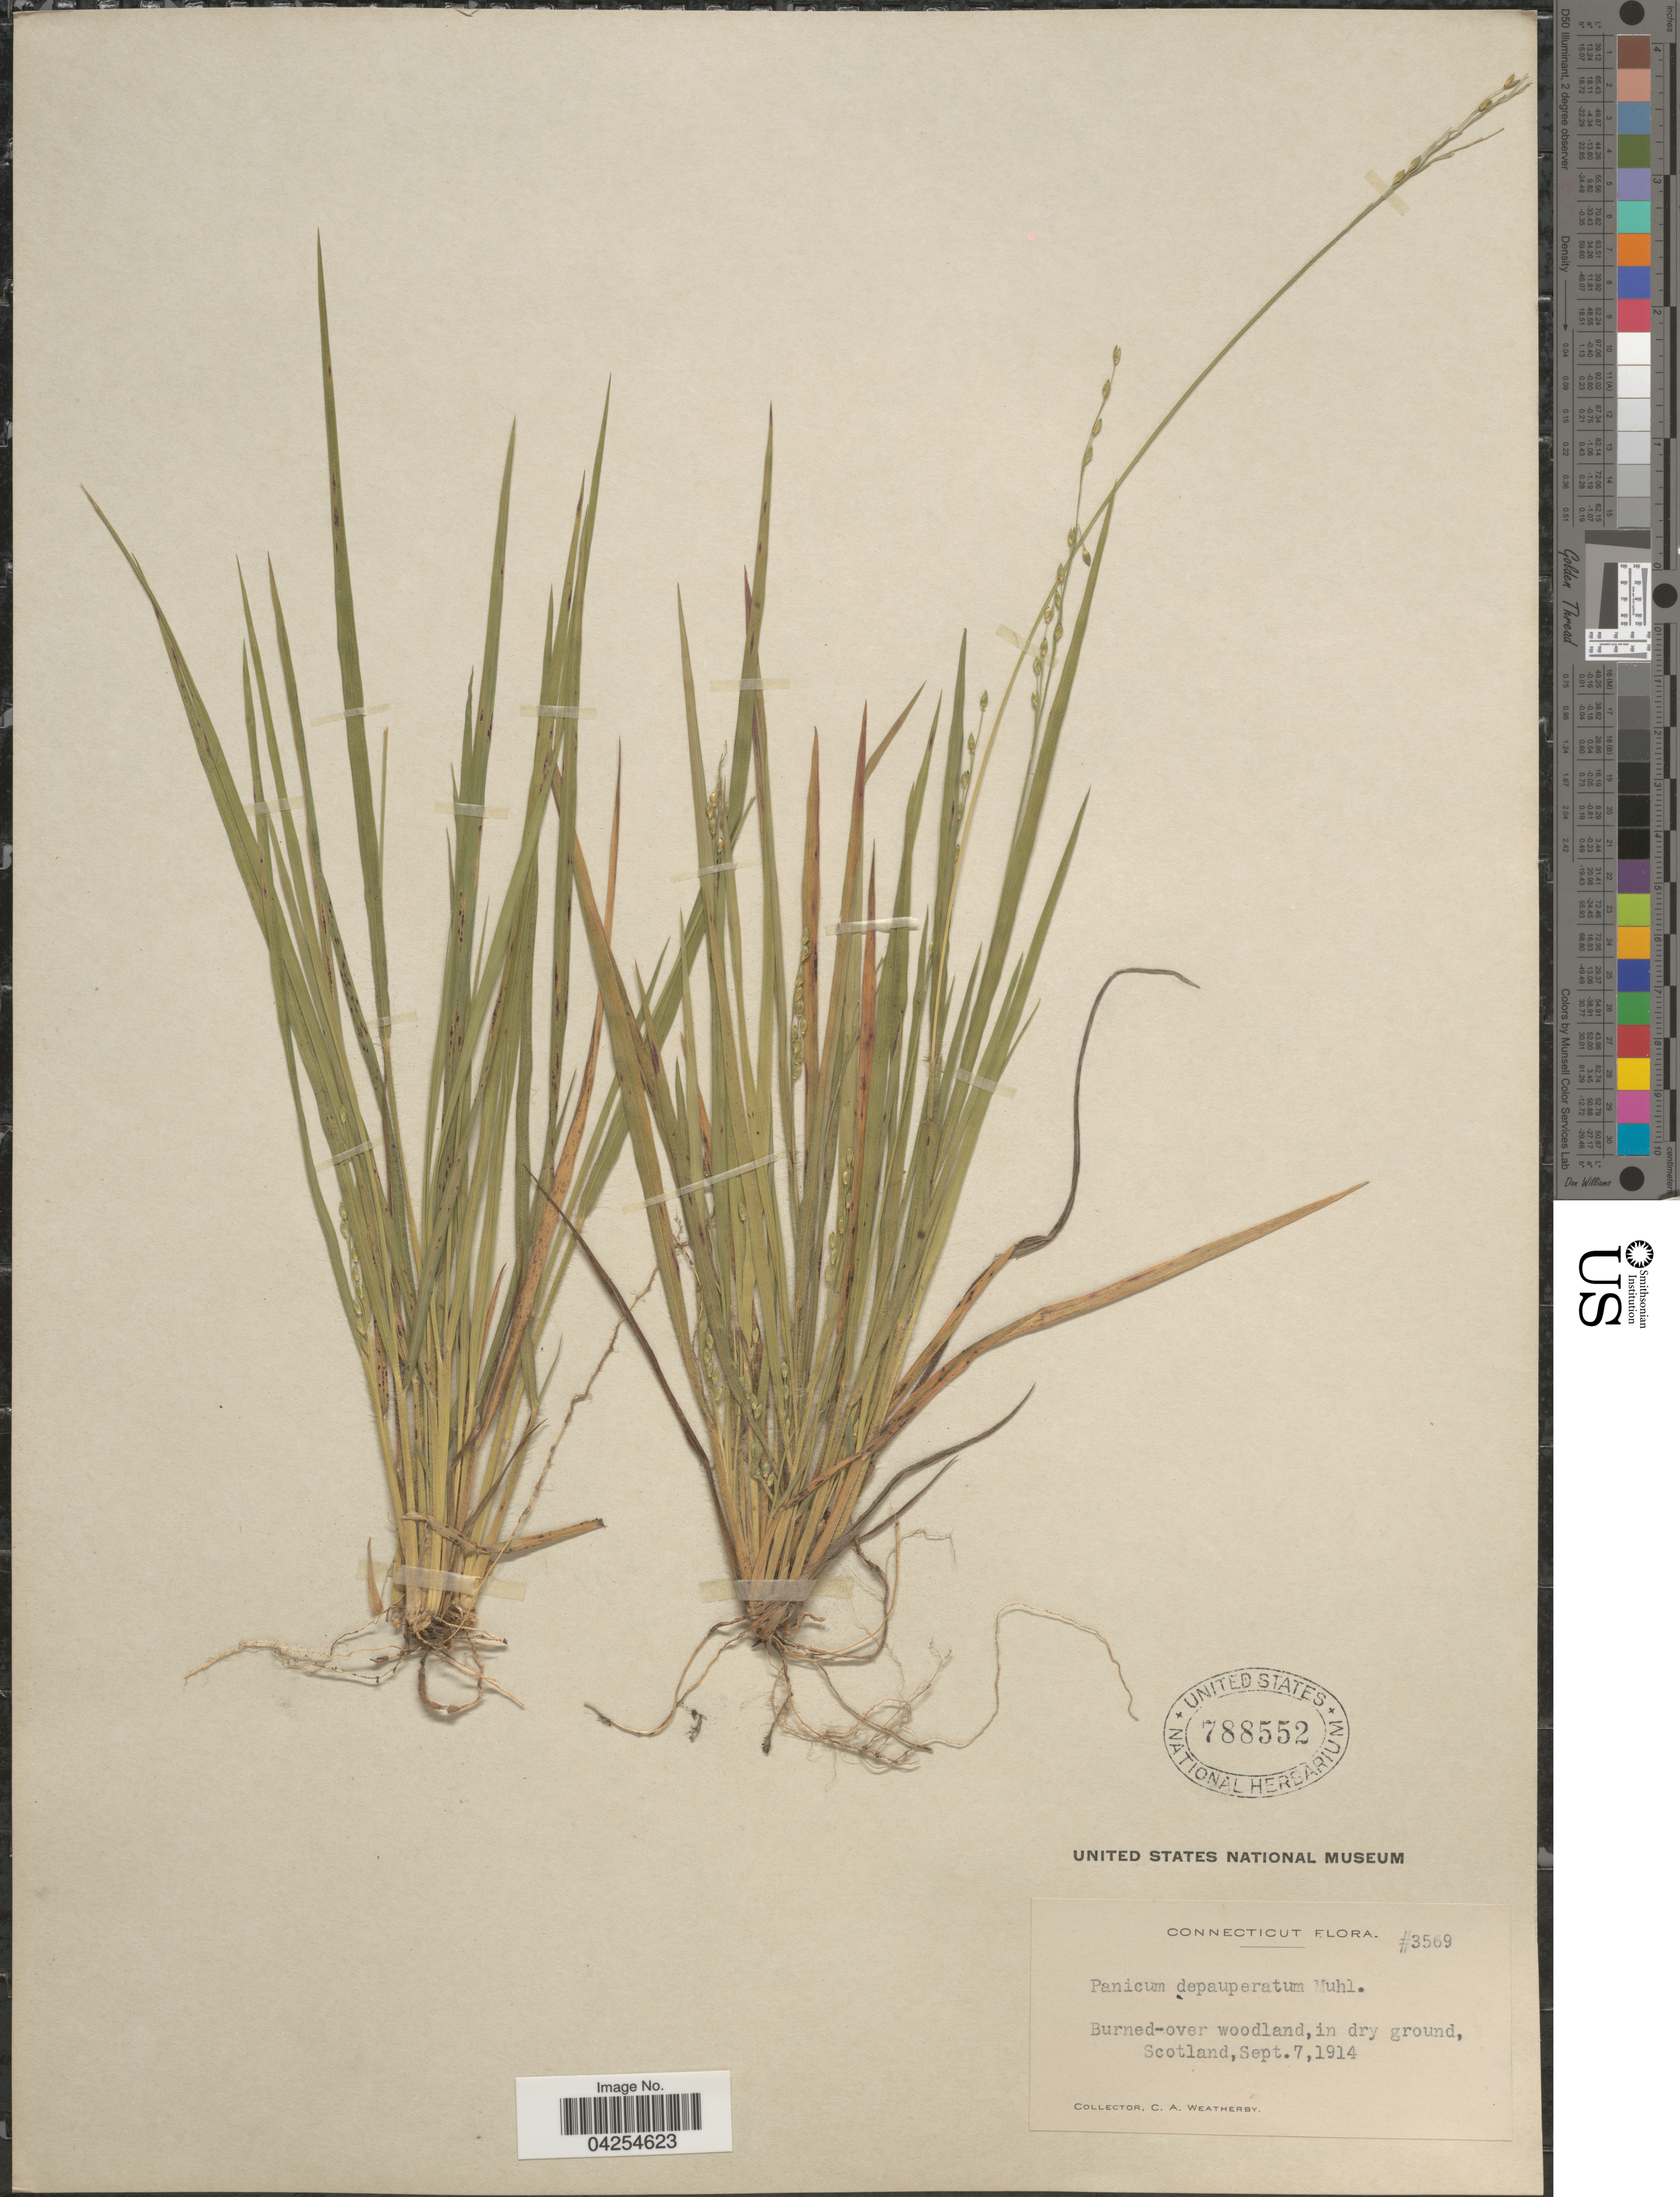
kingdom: Plantae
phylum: Tracheophyta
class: Liliopsida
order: Poales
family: Poaceae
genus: Dichanthelium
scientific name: Dichanthelium depauperatum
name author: (Muhl.) Gould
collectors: C. A. Weatherby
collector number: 3569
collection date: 1914-09-07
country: United States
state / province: Connecticut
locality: Burned-over woodland, in dry ground, Scotland.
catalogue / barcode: US 788552